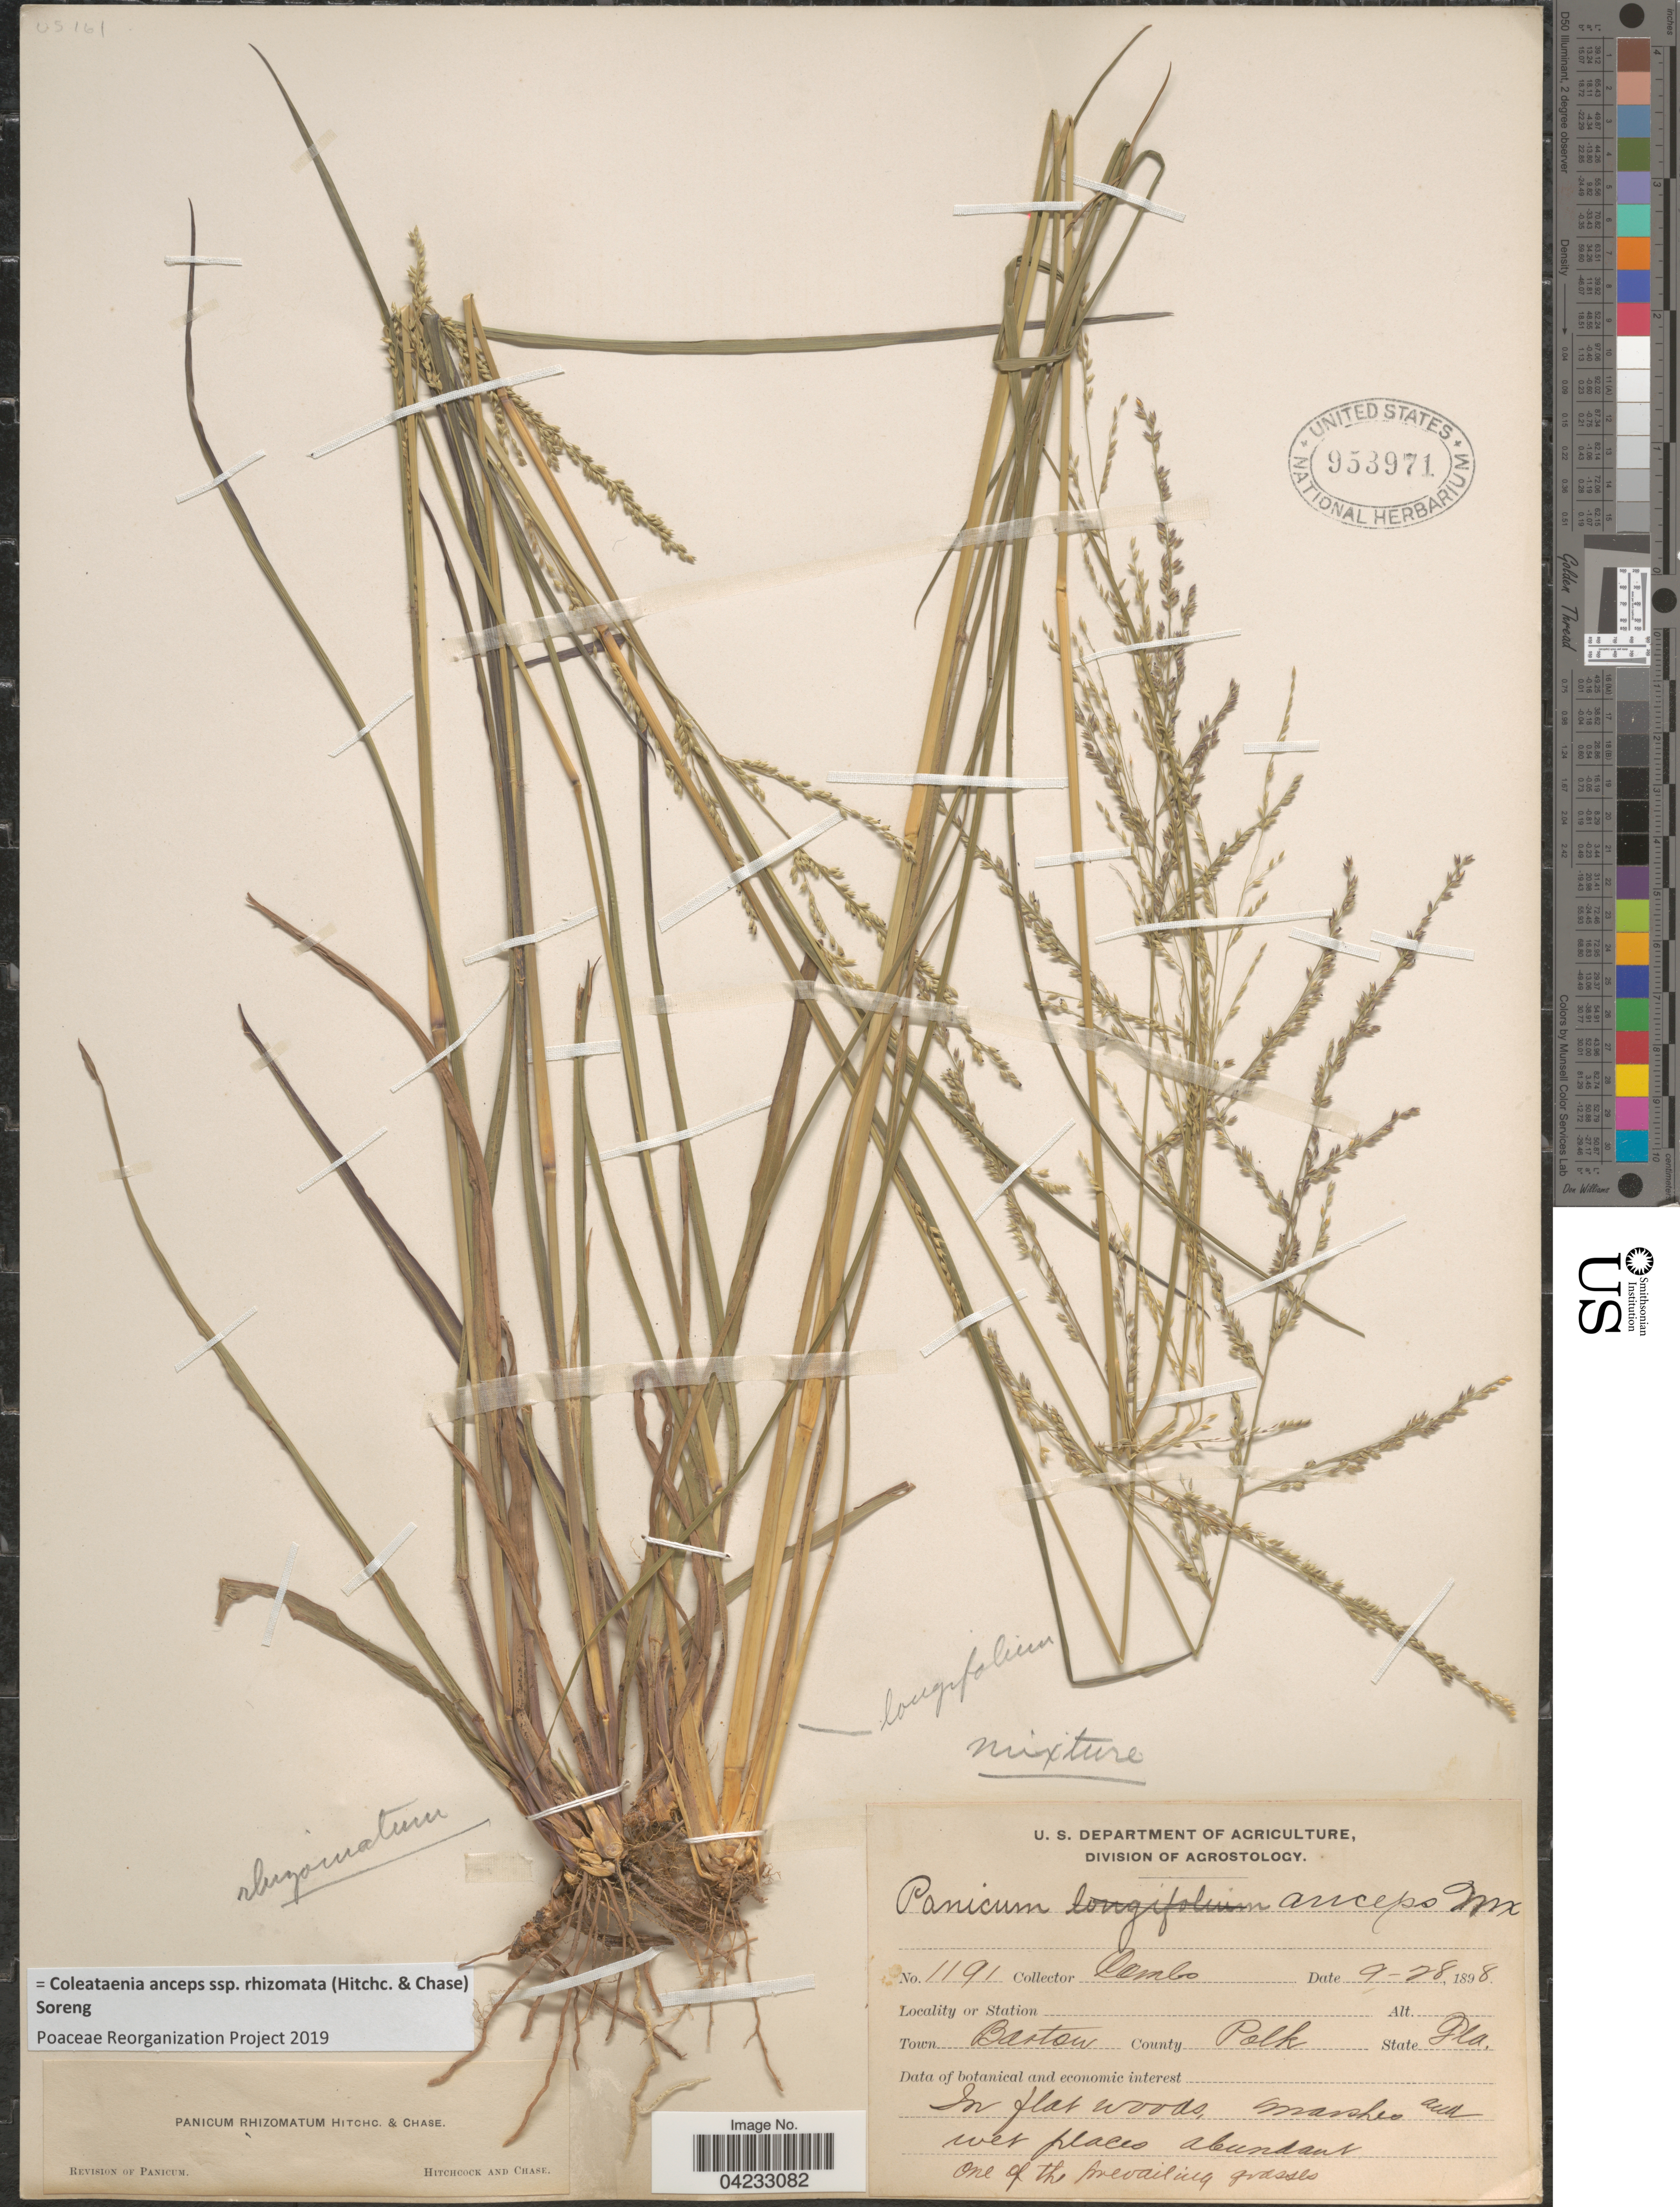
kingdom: Plantae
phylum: Tracheophyta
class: Liliopsida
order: Poales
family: Poaceae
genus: Coleataenia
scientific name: Coleataenia anceps subsp. rhizomata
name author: (Hitchc. & Chase) Soreng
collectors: -. Combs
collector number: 1191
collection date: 1898-09-28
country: United States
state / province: Florida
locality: Town Bartow. County Polk.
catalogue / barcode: US 953971